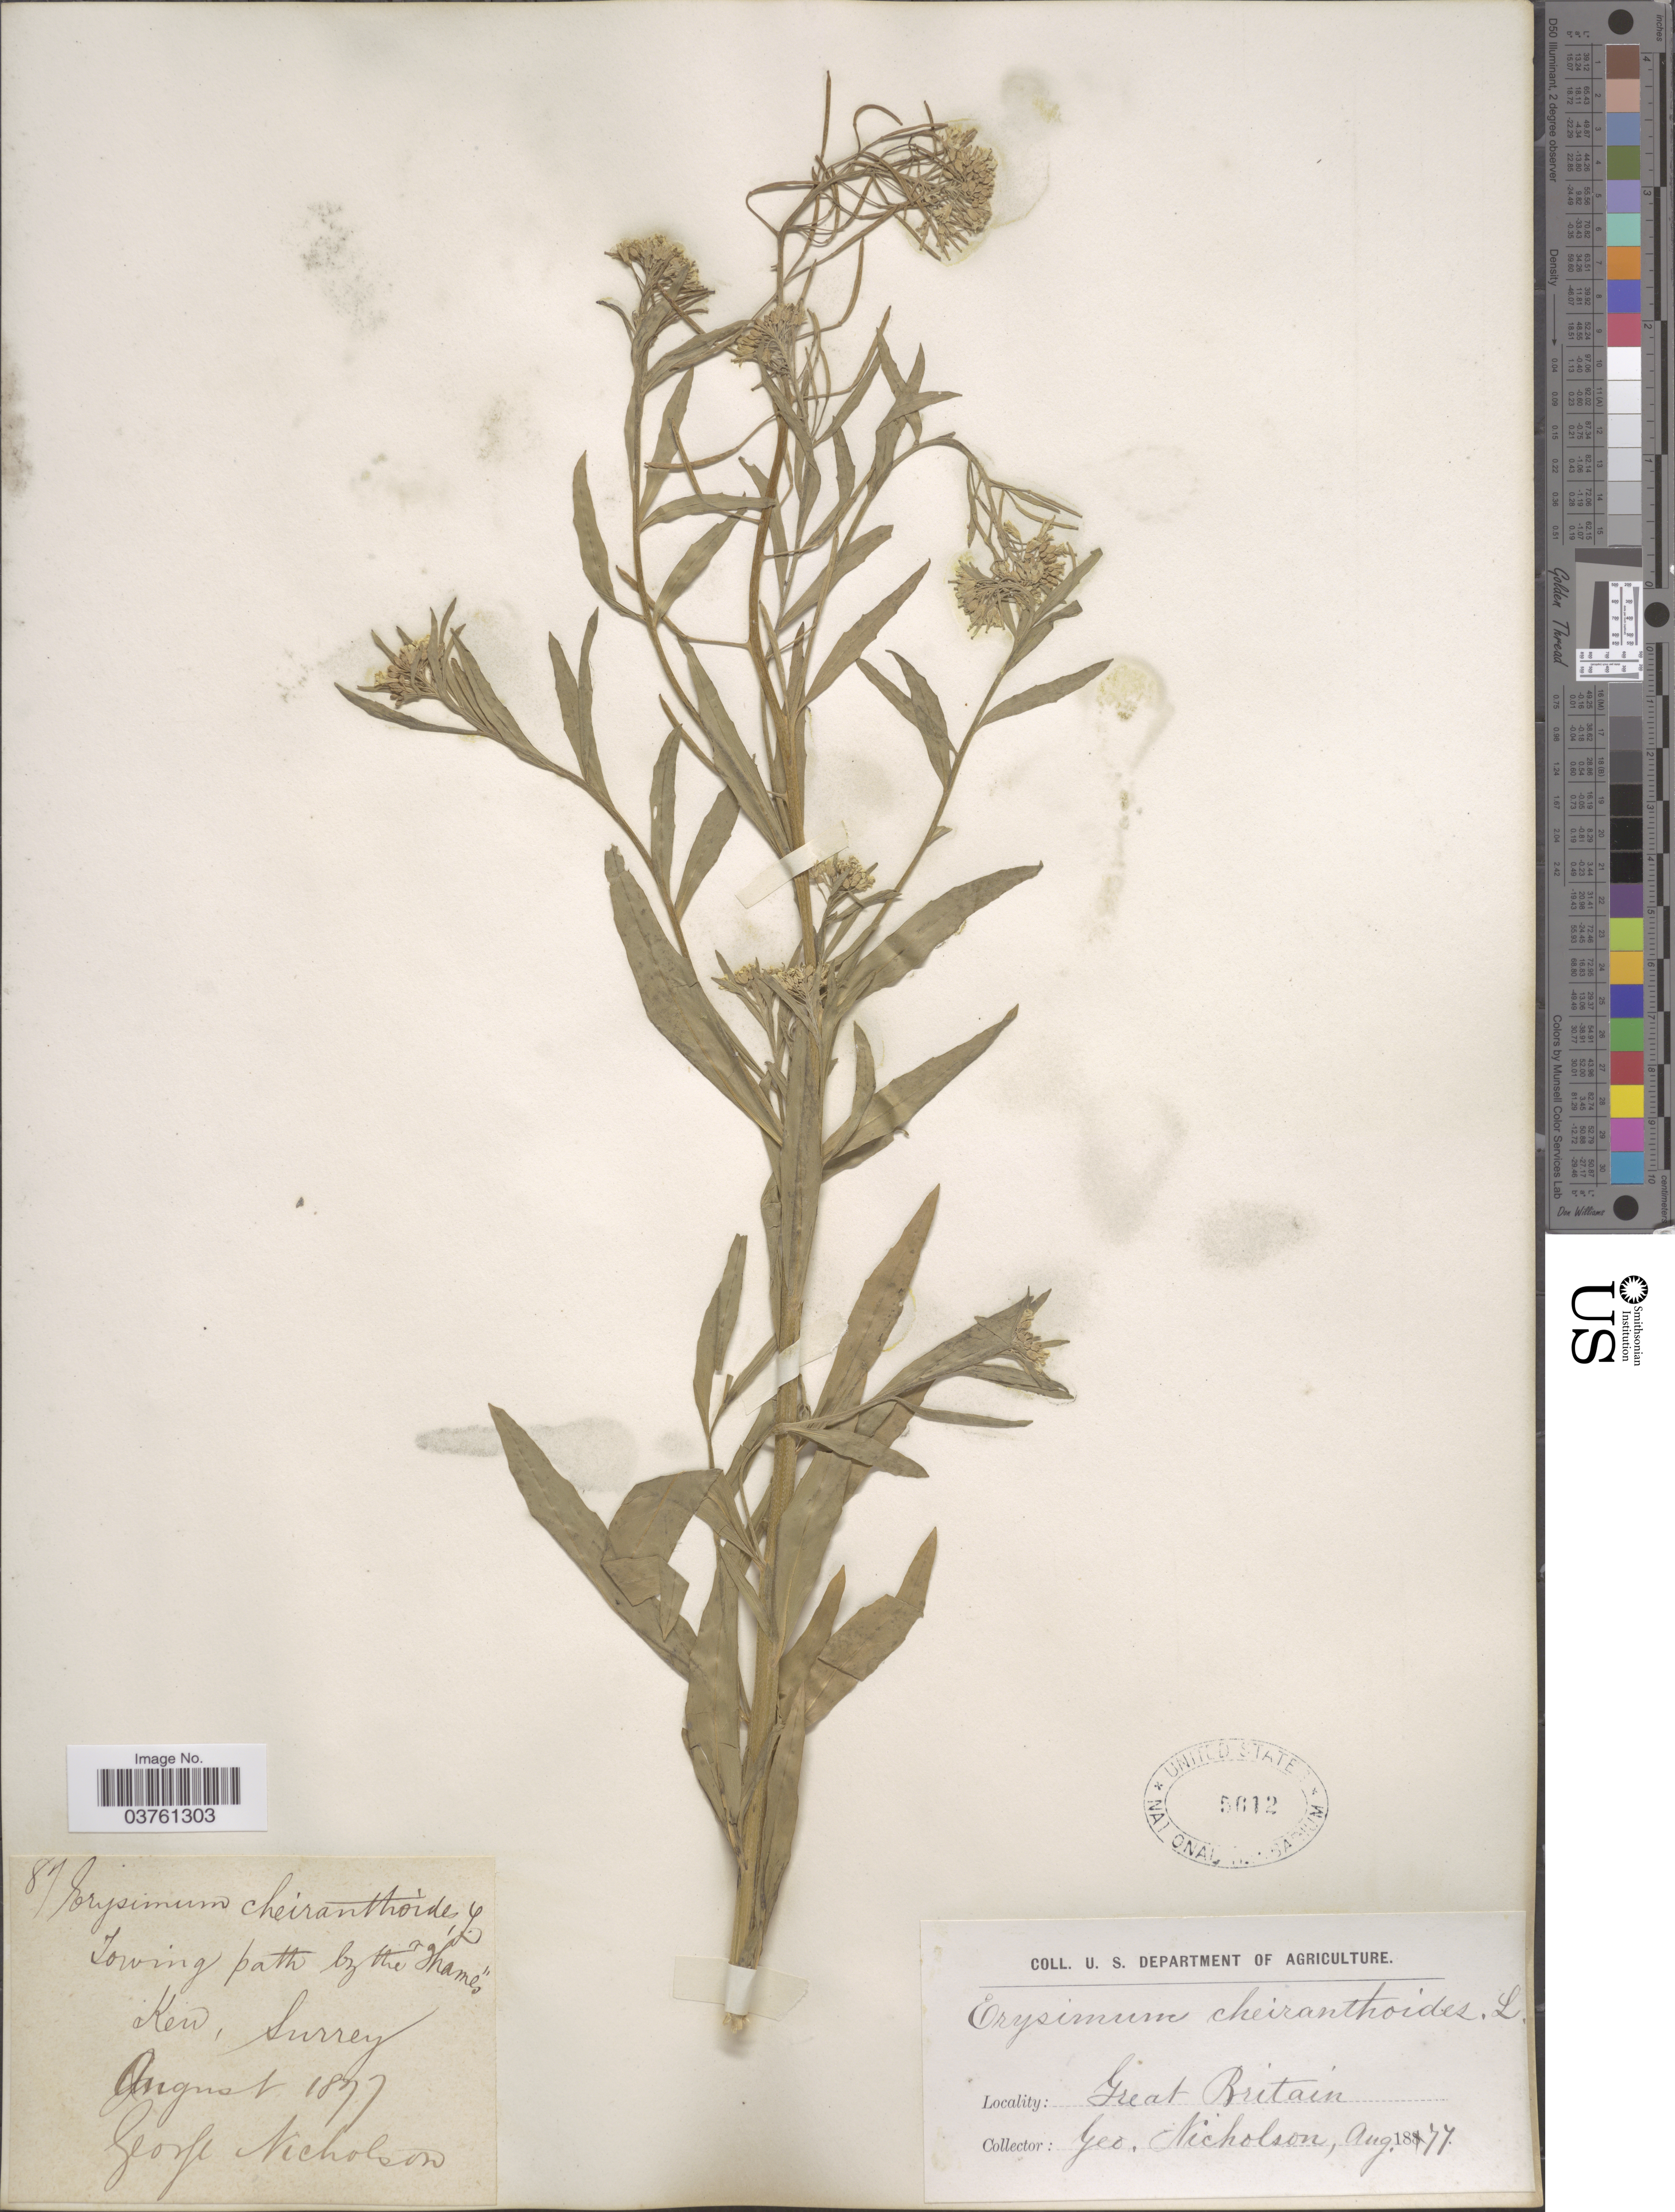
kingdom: Plantae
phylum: Tracheophyta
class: Magnoliopsida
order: Brassicales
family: Brassicaceae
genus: Erysimum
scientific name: Erysimum cheiranthoides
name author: L.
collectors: G. Nicholson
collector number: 87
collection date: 1877-08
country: United Kingdom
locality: Towing path by the "Thames" Kew, Surrey. [unsure placement] Great Britain.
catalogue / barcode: US 5612